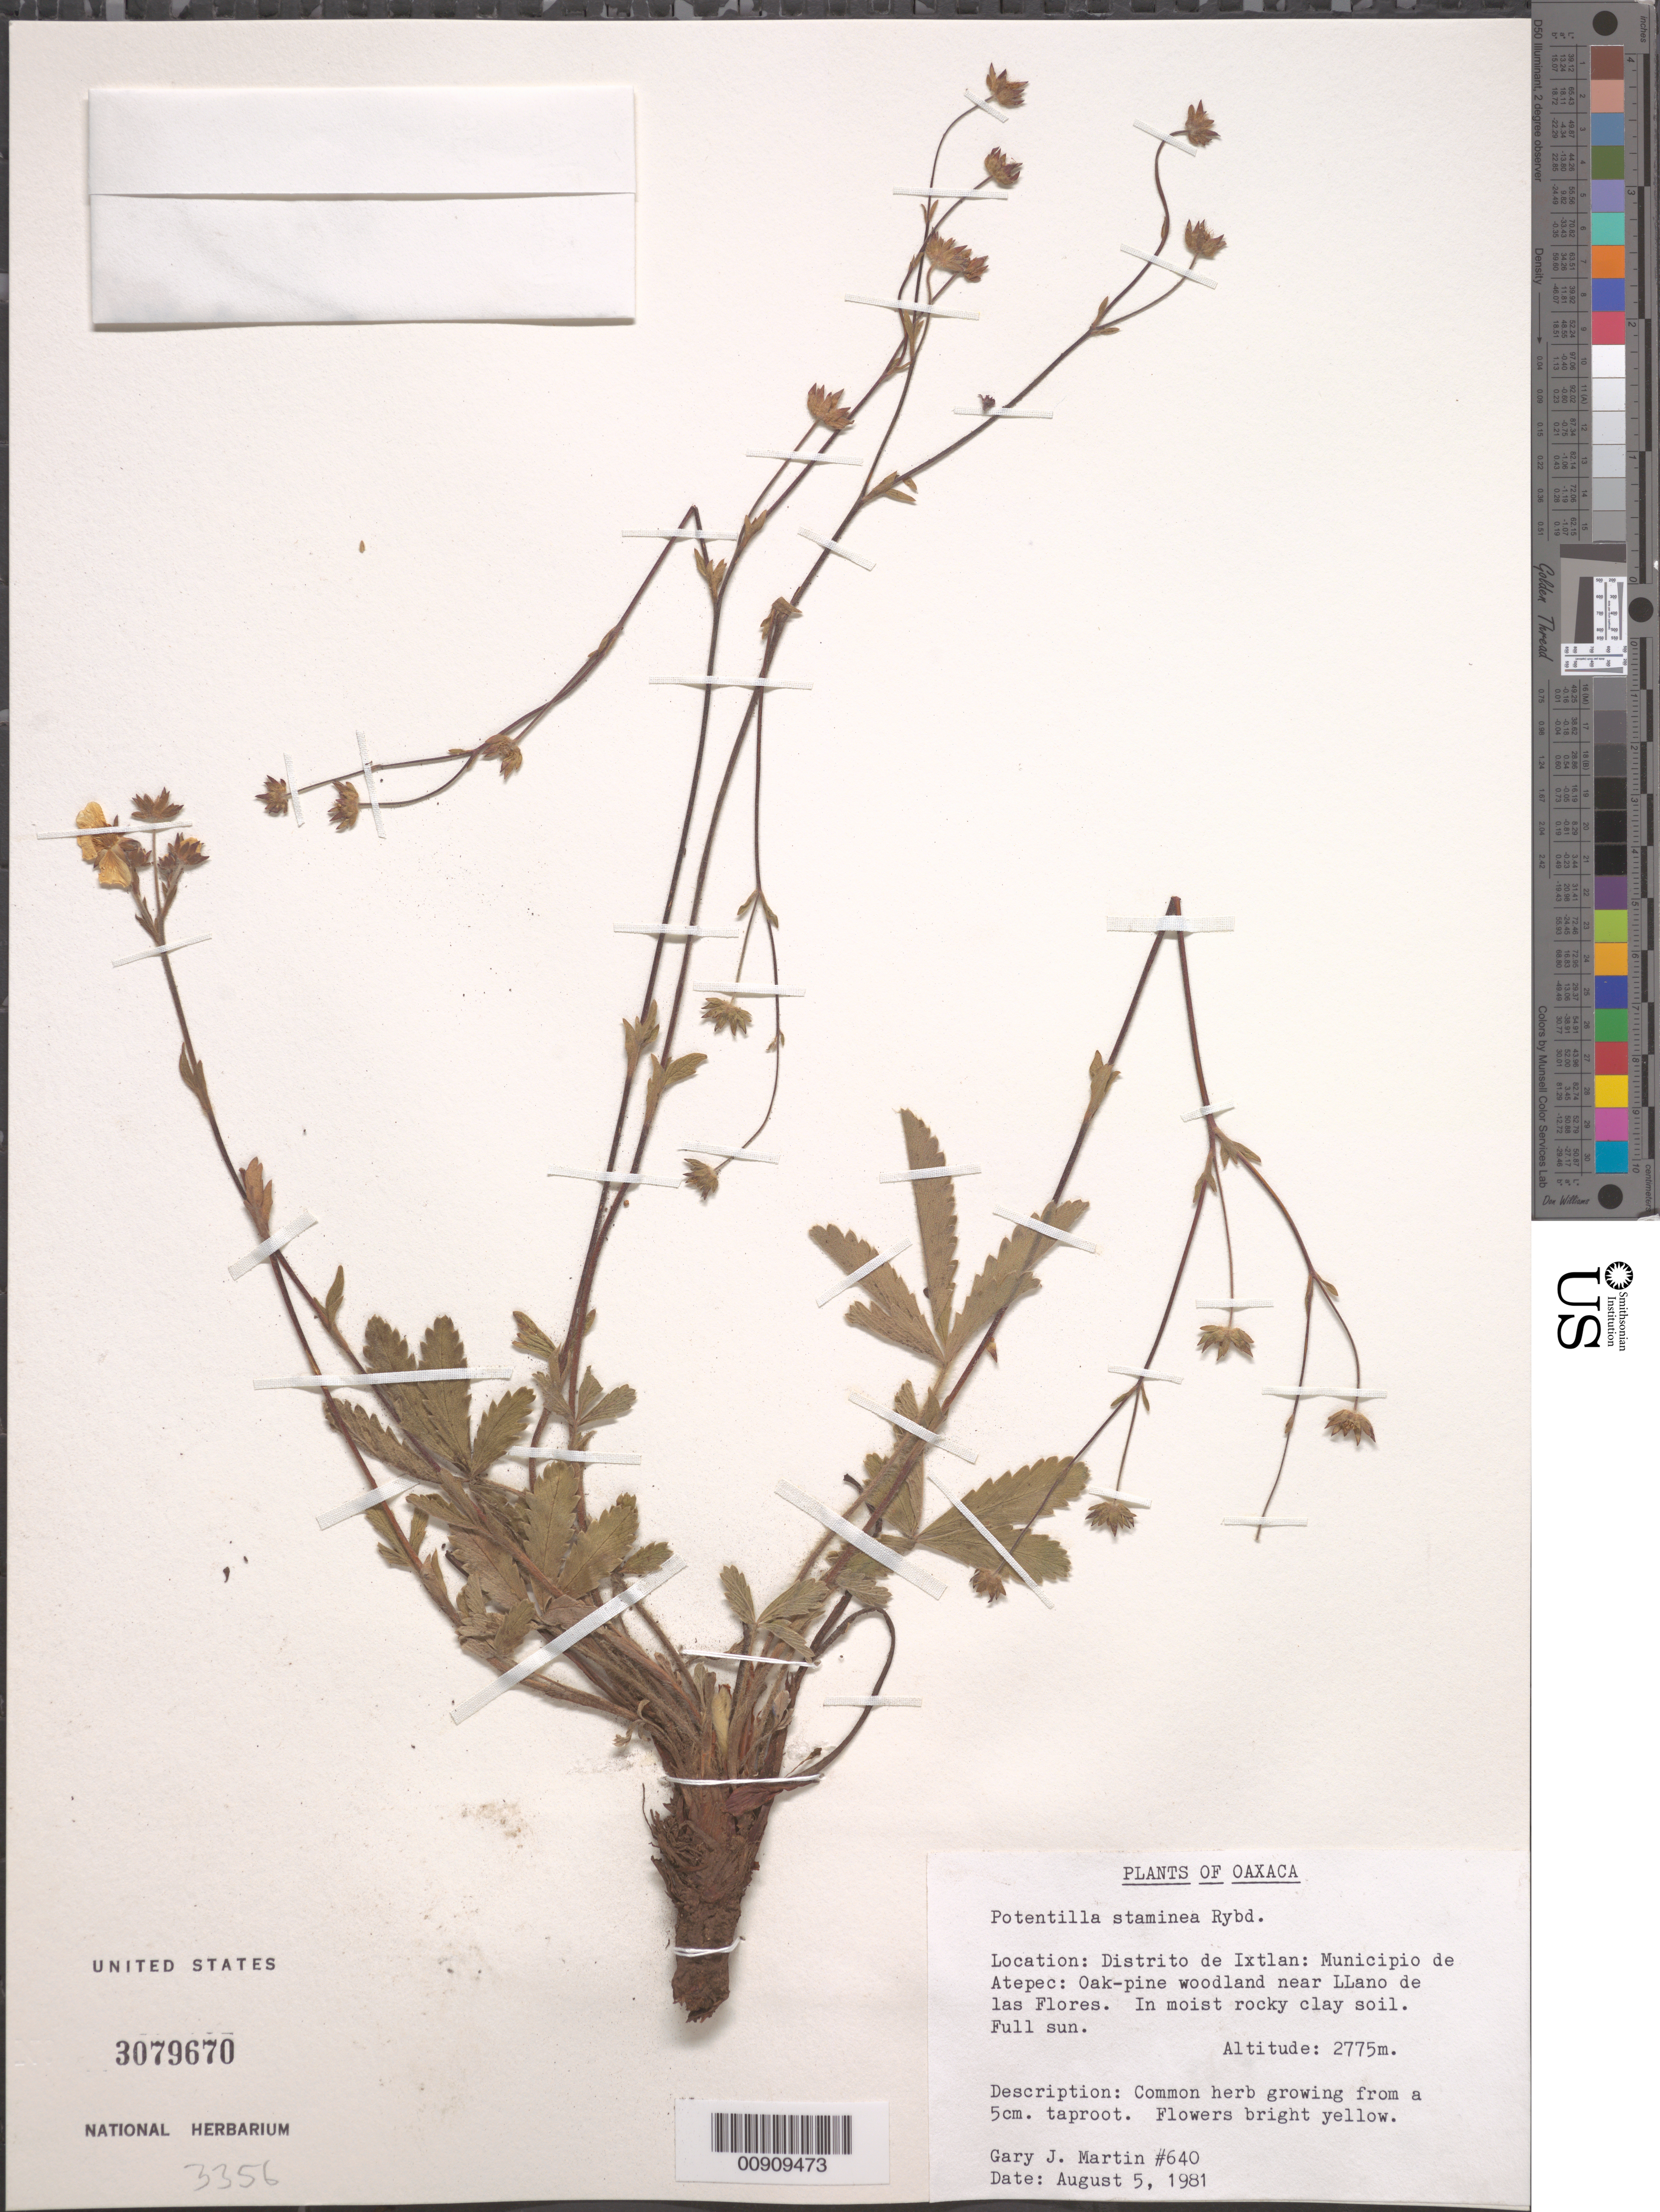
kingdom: Plantae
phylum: Tracheophyta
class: Magnoliopsida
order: Rosales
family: Rosaceae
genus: Potentilla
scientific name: Potentilla staminea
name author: Rydb.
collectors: G. J. Martin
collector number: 640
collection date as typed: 05 Aug 1981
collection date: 1981-08-05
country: Mexico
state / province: Oaxaca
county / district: Ixtlán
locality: Oaxaca: Distrito de Ixtlán: Municipio de Atepec: Oak-pine woodland near Llano de las Flores.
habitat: In moist rocky clay soil. Full sun.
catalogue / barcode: US 3079670